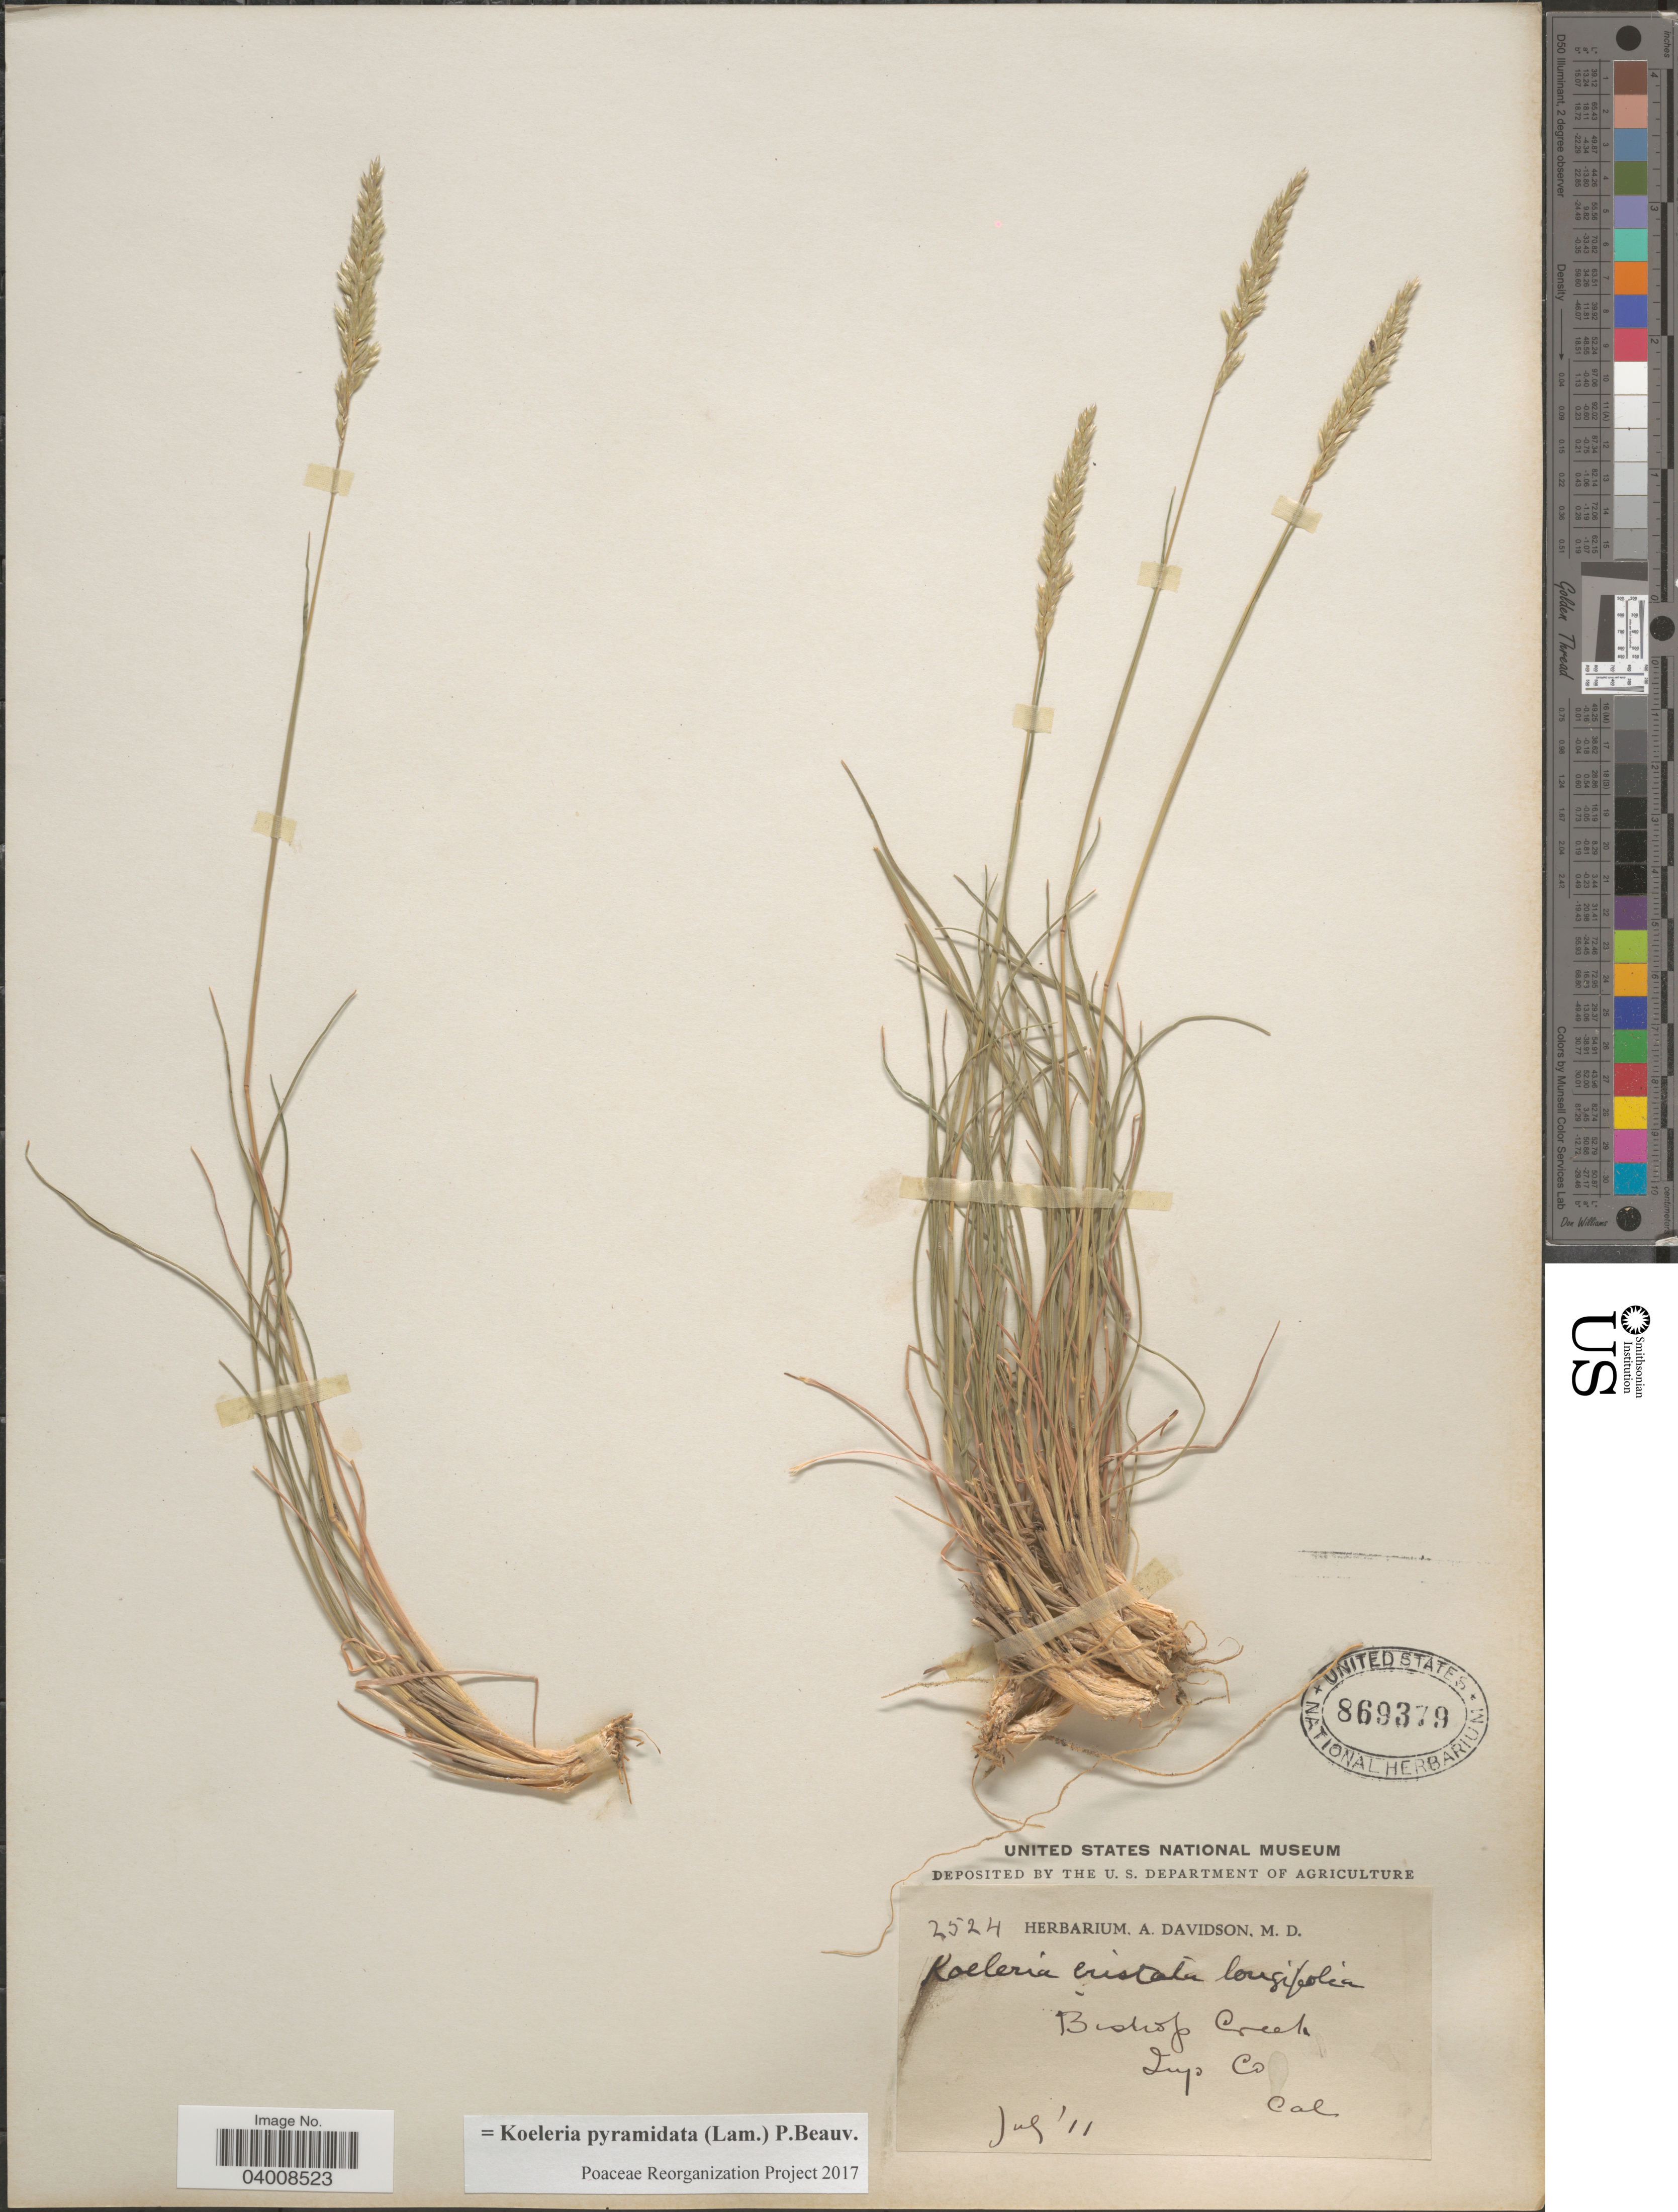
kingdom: Plantae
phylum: Tracheophyta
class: Liliopsida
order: Poales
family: Poaceae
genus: Koeleria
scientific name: Koeleria pyramidata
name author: (Lam.) P. Beauv.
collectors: ex herb. A. Davidson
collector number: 2524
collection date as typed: Transcribed d/m/y: /7/11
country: United States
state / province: California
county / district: Inyo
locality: Bishop Creek. Inyo Co.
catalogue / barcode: US 869379